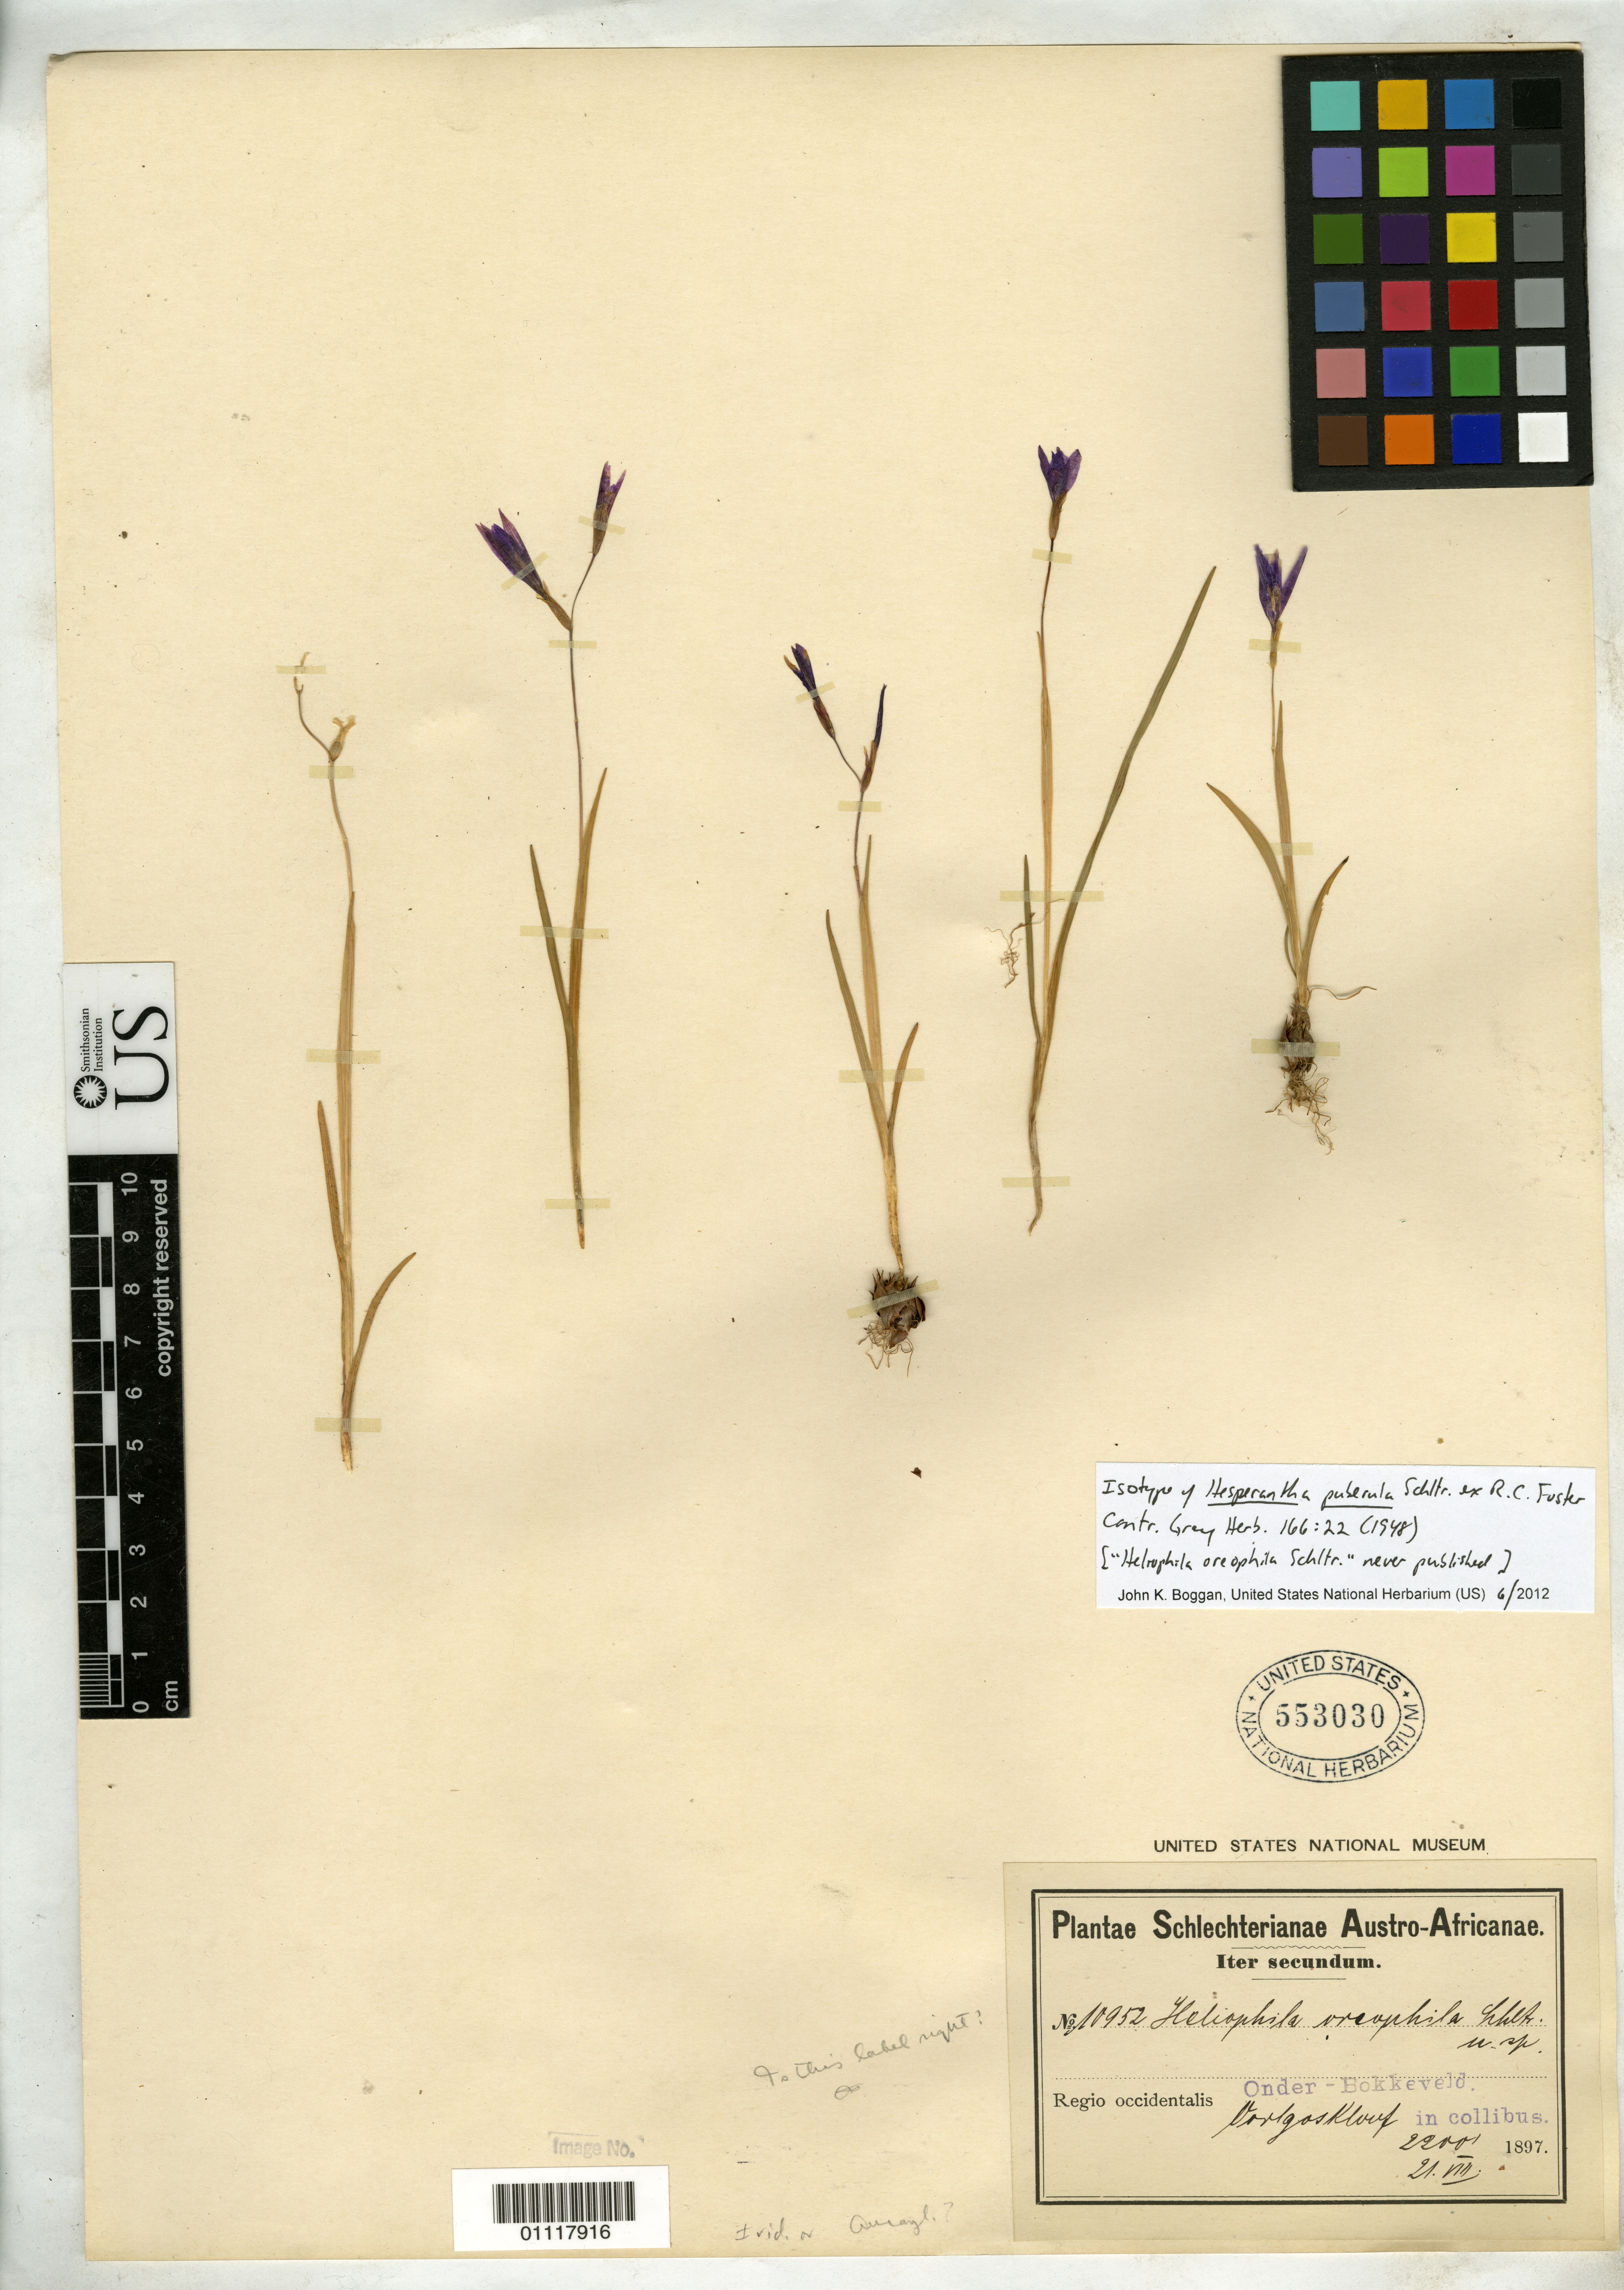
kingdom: Plantae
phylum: Tracheophyta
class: Liliopsida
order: Asparagales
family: Iridaceae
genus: Hesperantha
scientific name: Hesperantha puberula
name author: Schltr. ex R.C. Foster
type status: Isotype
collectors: F. R. R. Schlechter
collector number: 10952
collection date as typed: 21 Aug 1897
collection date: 1897-08-21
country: South Africa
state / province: Northern Cape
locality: Onder-bokkeveld, Oorlgos Kloof.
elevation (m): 671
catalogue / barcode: US 553030